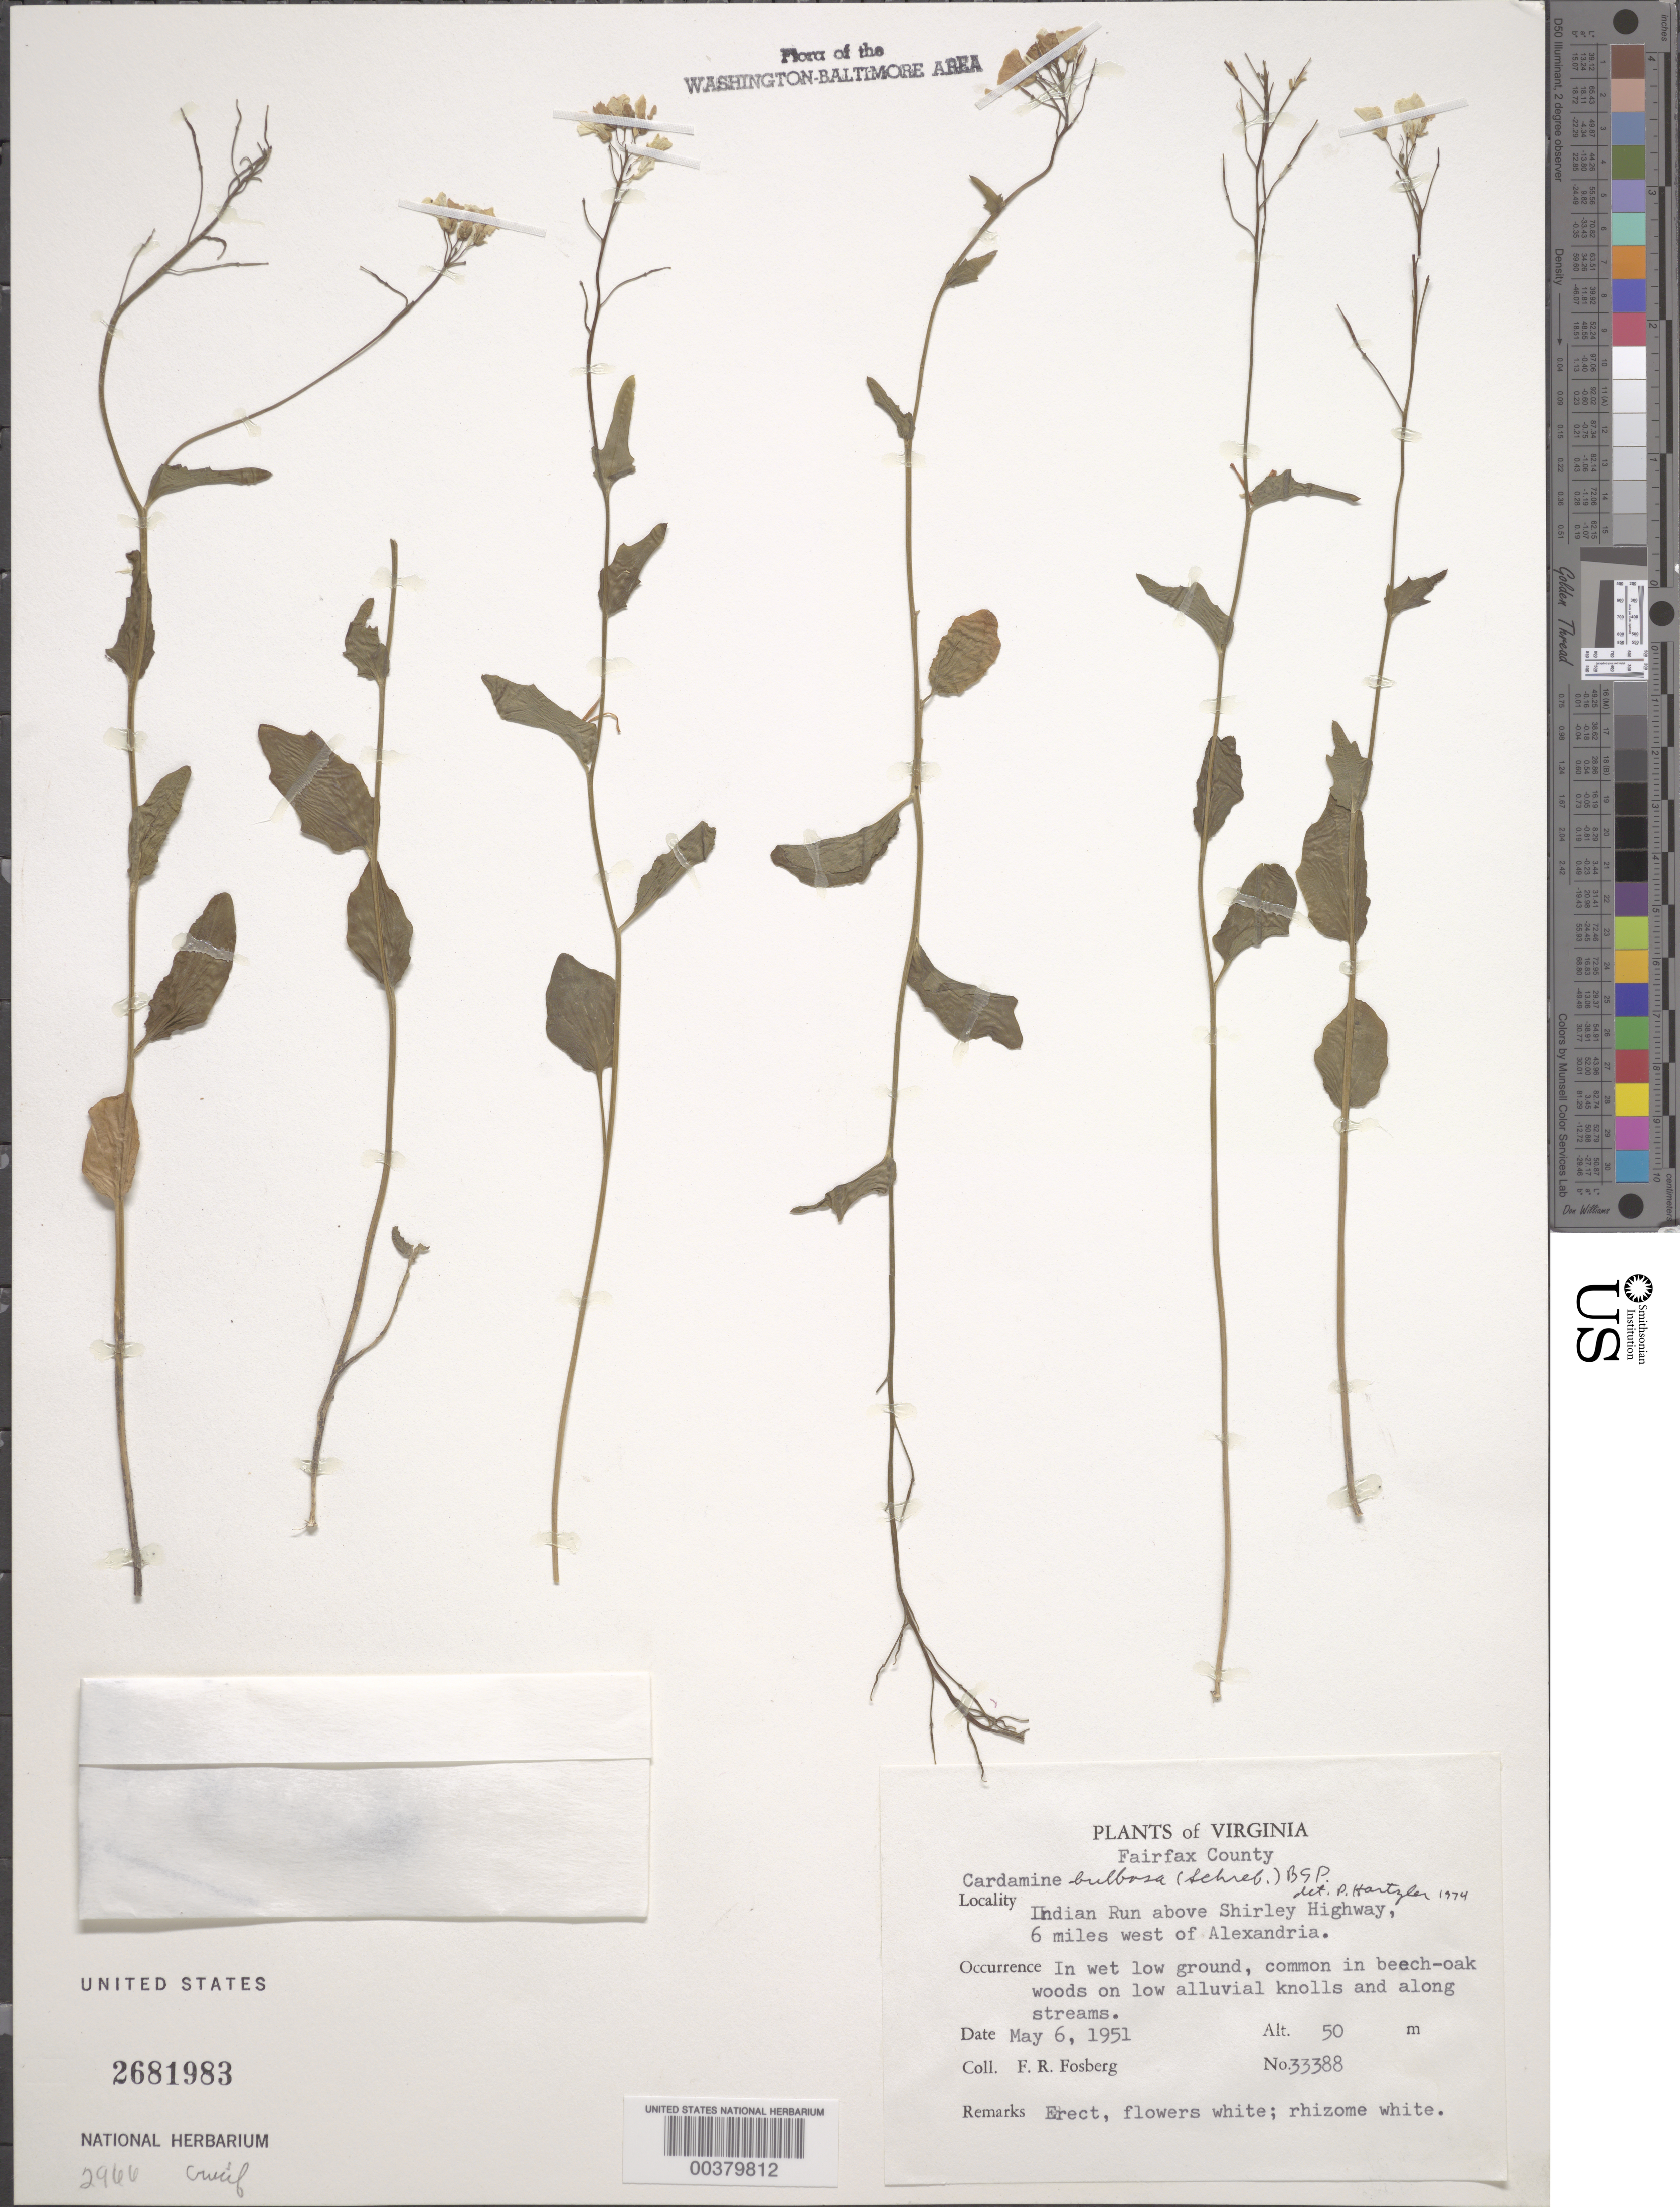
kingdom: Plantae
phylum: Tracheophyta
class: Magnoliopsida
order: Brassicales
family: Brassicaceae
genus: Cardamine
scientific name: Cardamine bulbosa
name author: (Schreb. ex Muhl.) Britton et al.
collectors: F. R. Fosberg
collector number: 33388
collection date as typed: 06 May 1951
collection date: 1951-05-06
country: United States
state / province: Virginia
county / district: Fairfax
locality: Indian Run, above Shirley Highway, west of Alexandria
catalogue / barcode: US 2681983